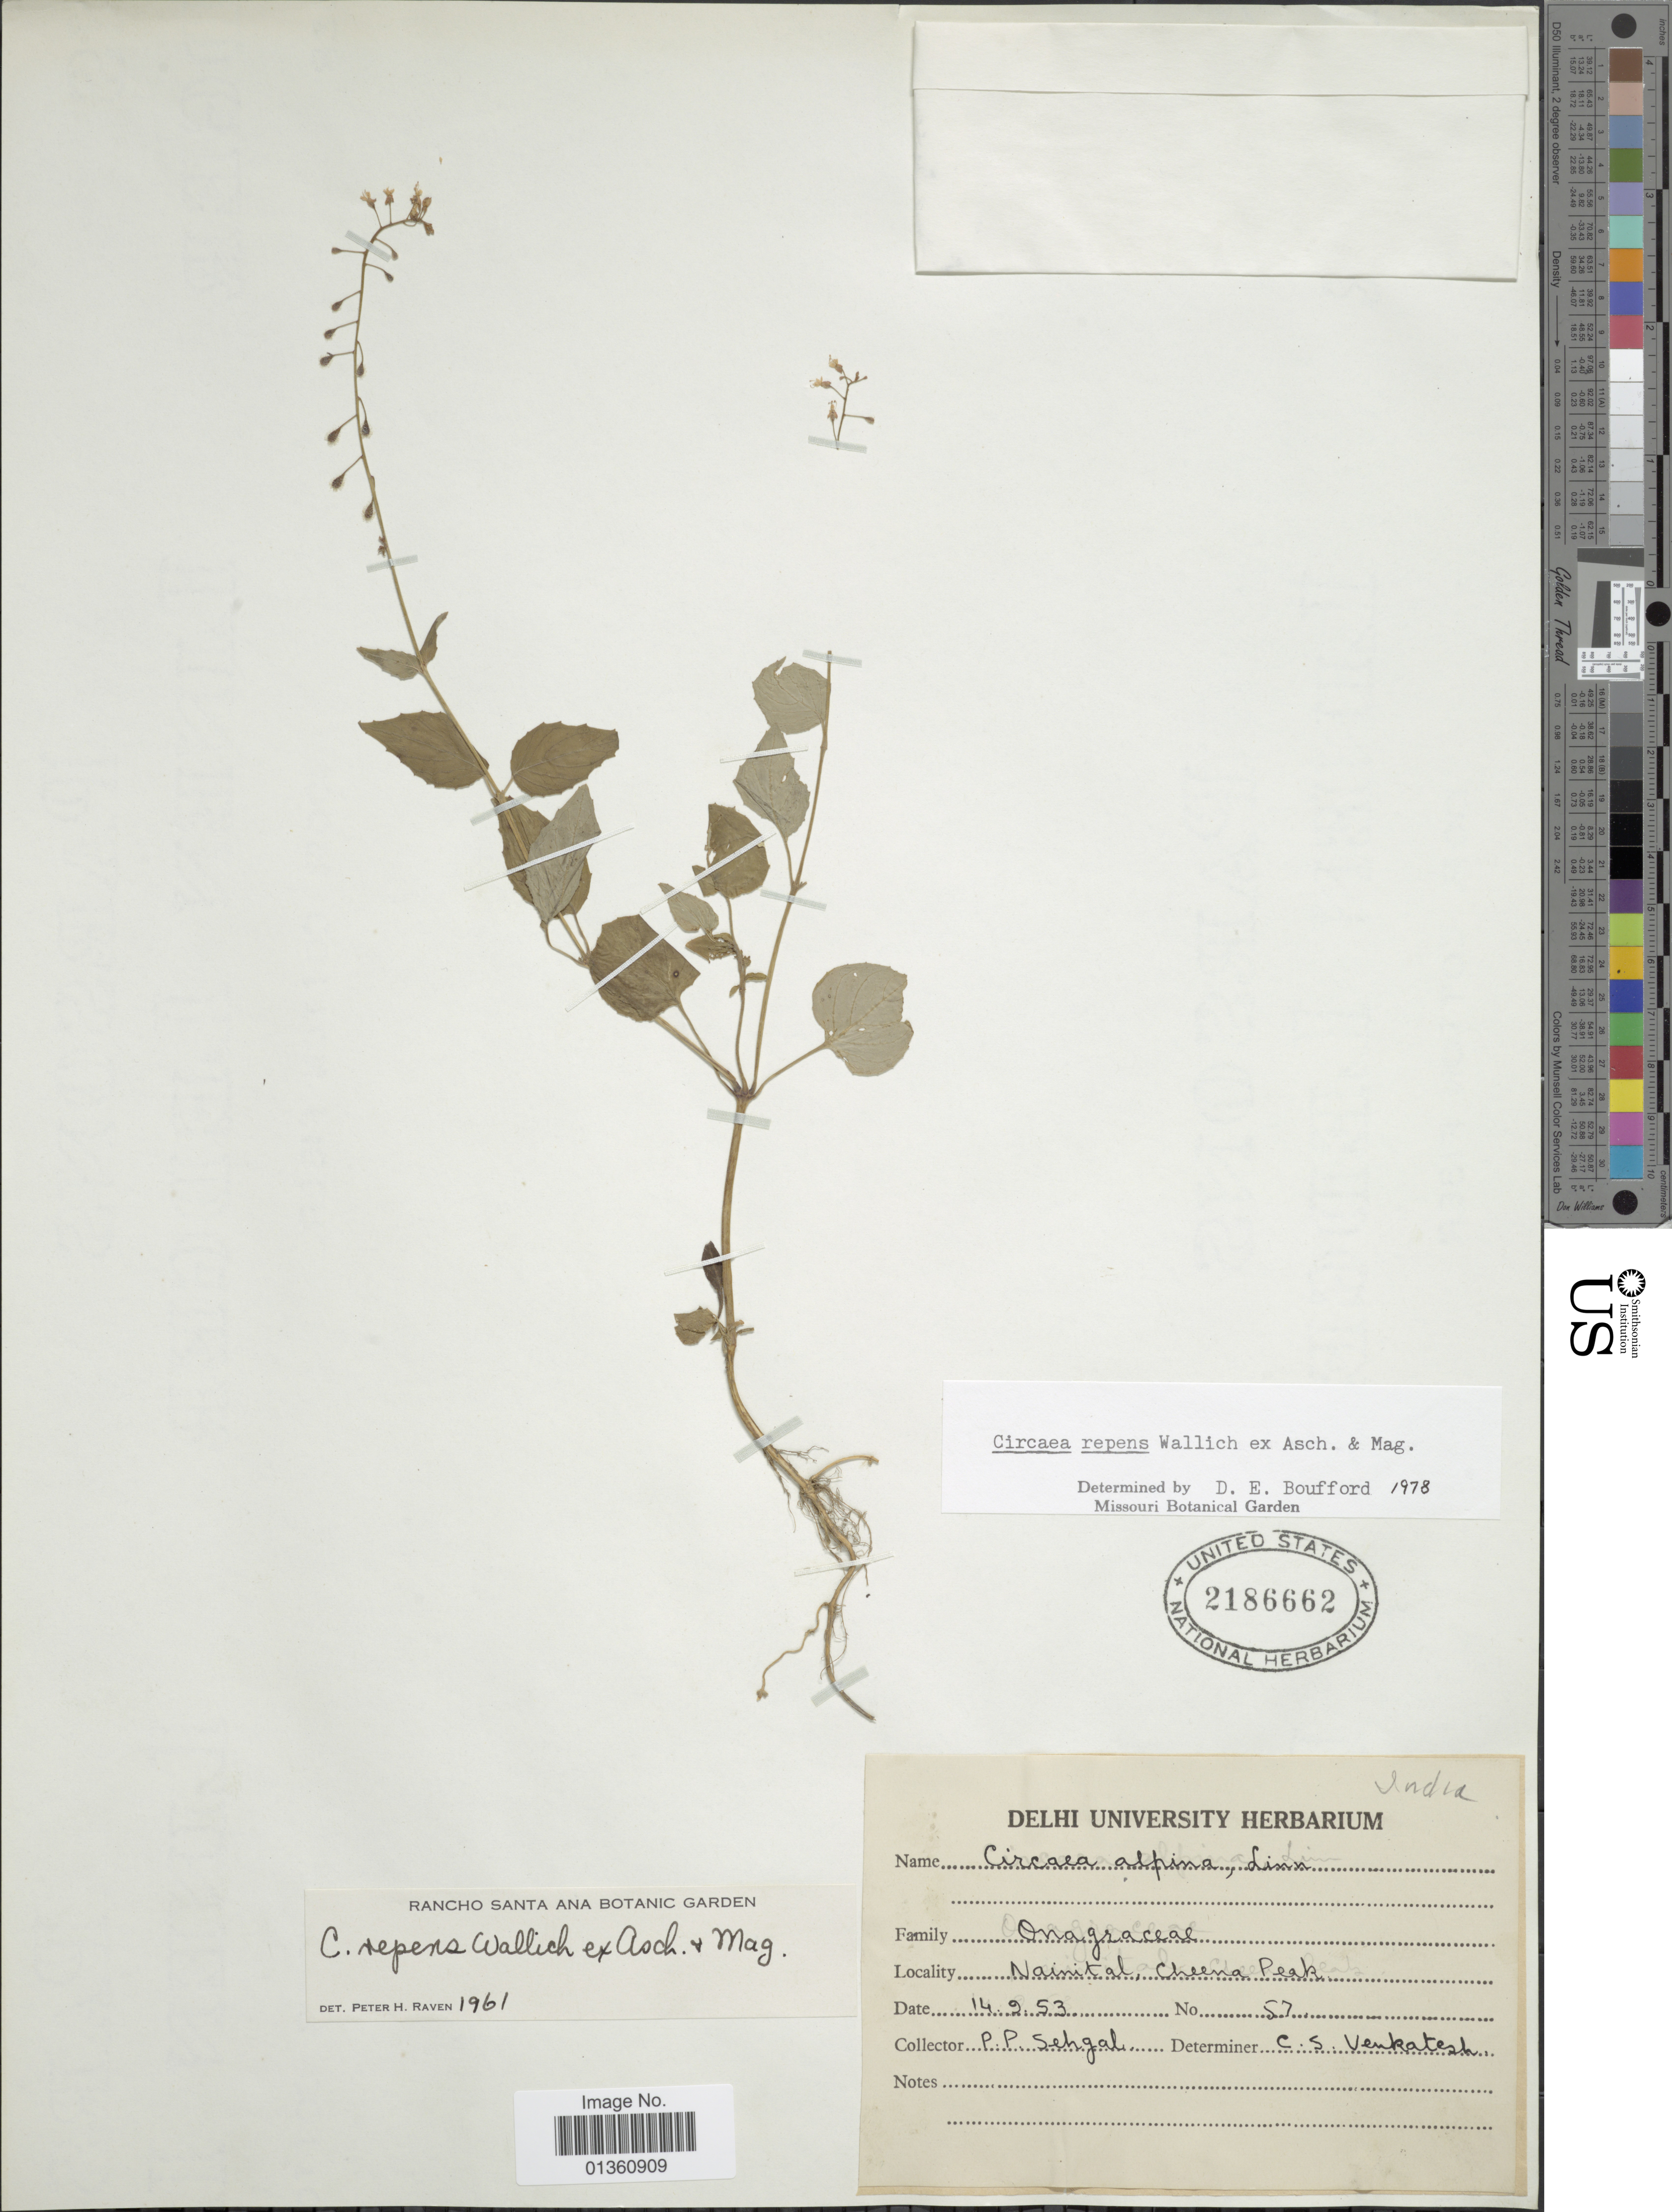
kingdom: Plantae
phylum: Tracheophyta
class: Magnoliopsida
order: Myrtales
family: Onagraceae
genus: Circaea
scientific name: Circaea repens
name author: Wall. ex Asch. & Magnus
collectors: P. Sehgal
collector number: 57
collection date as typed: Transcribed d/m/y: 14/9/53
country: India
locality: Nainital, Cheena Peak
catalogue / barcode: US 2186662